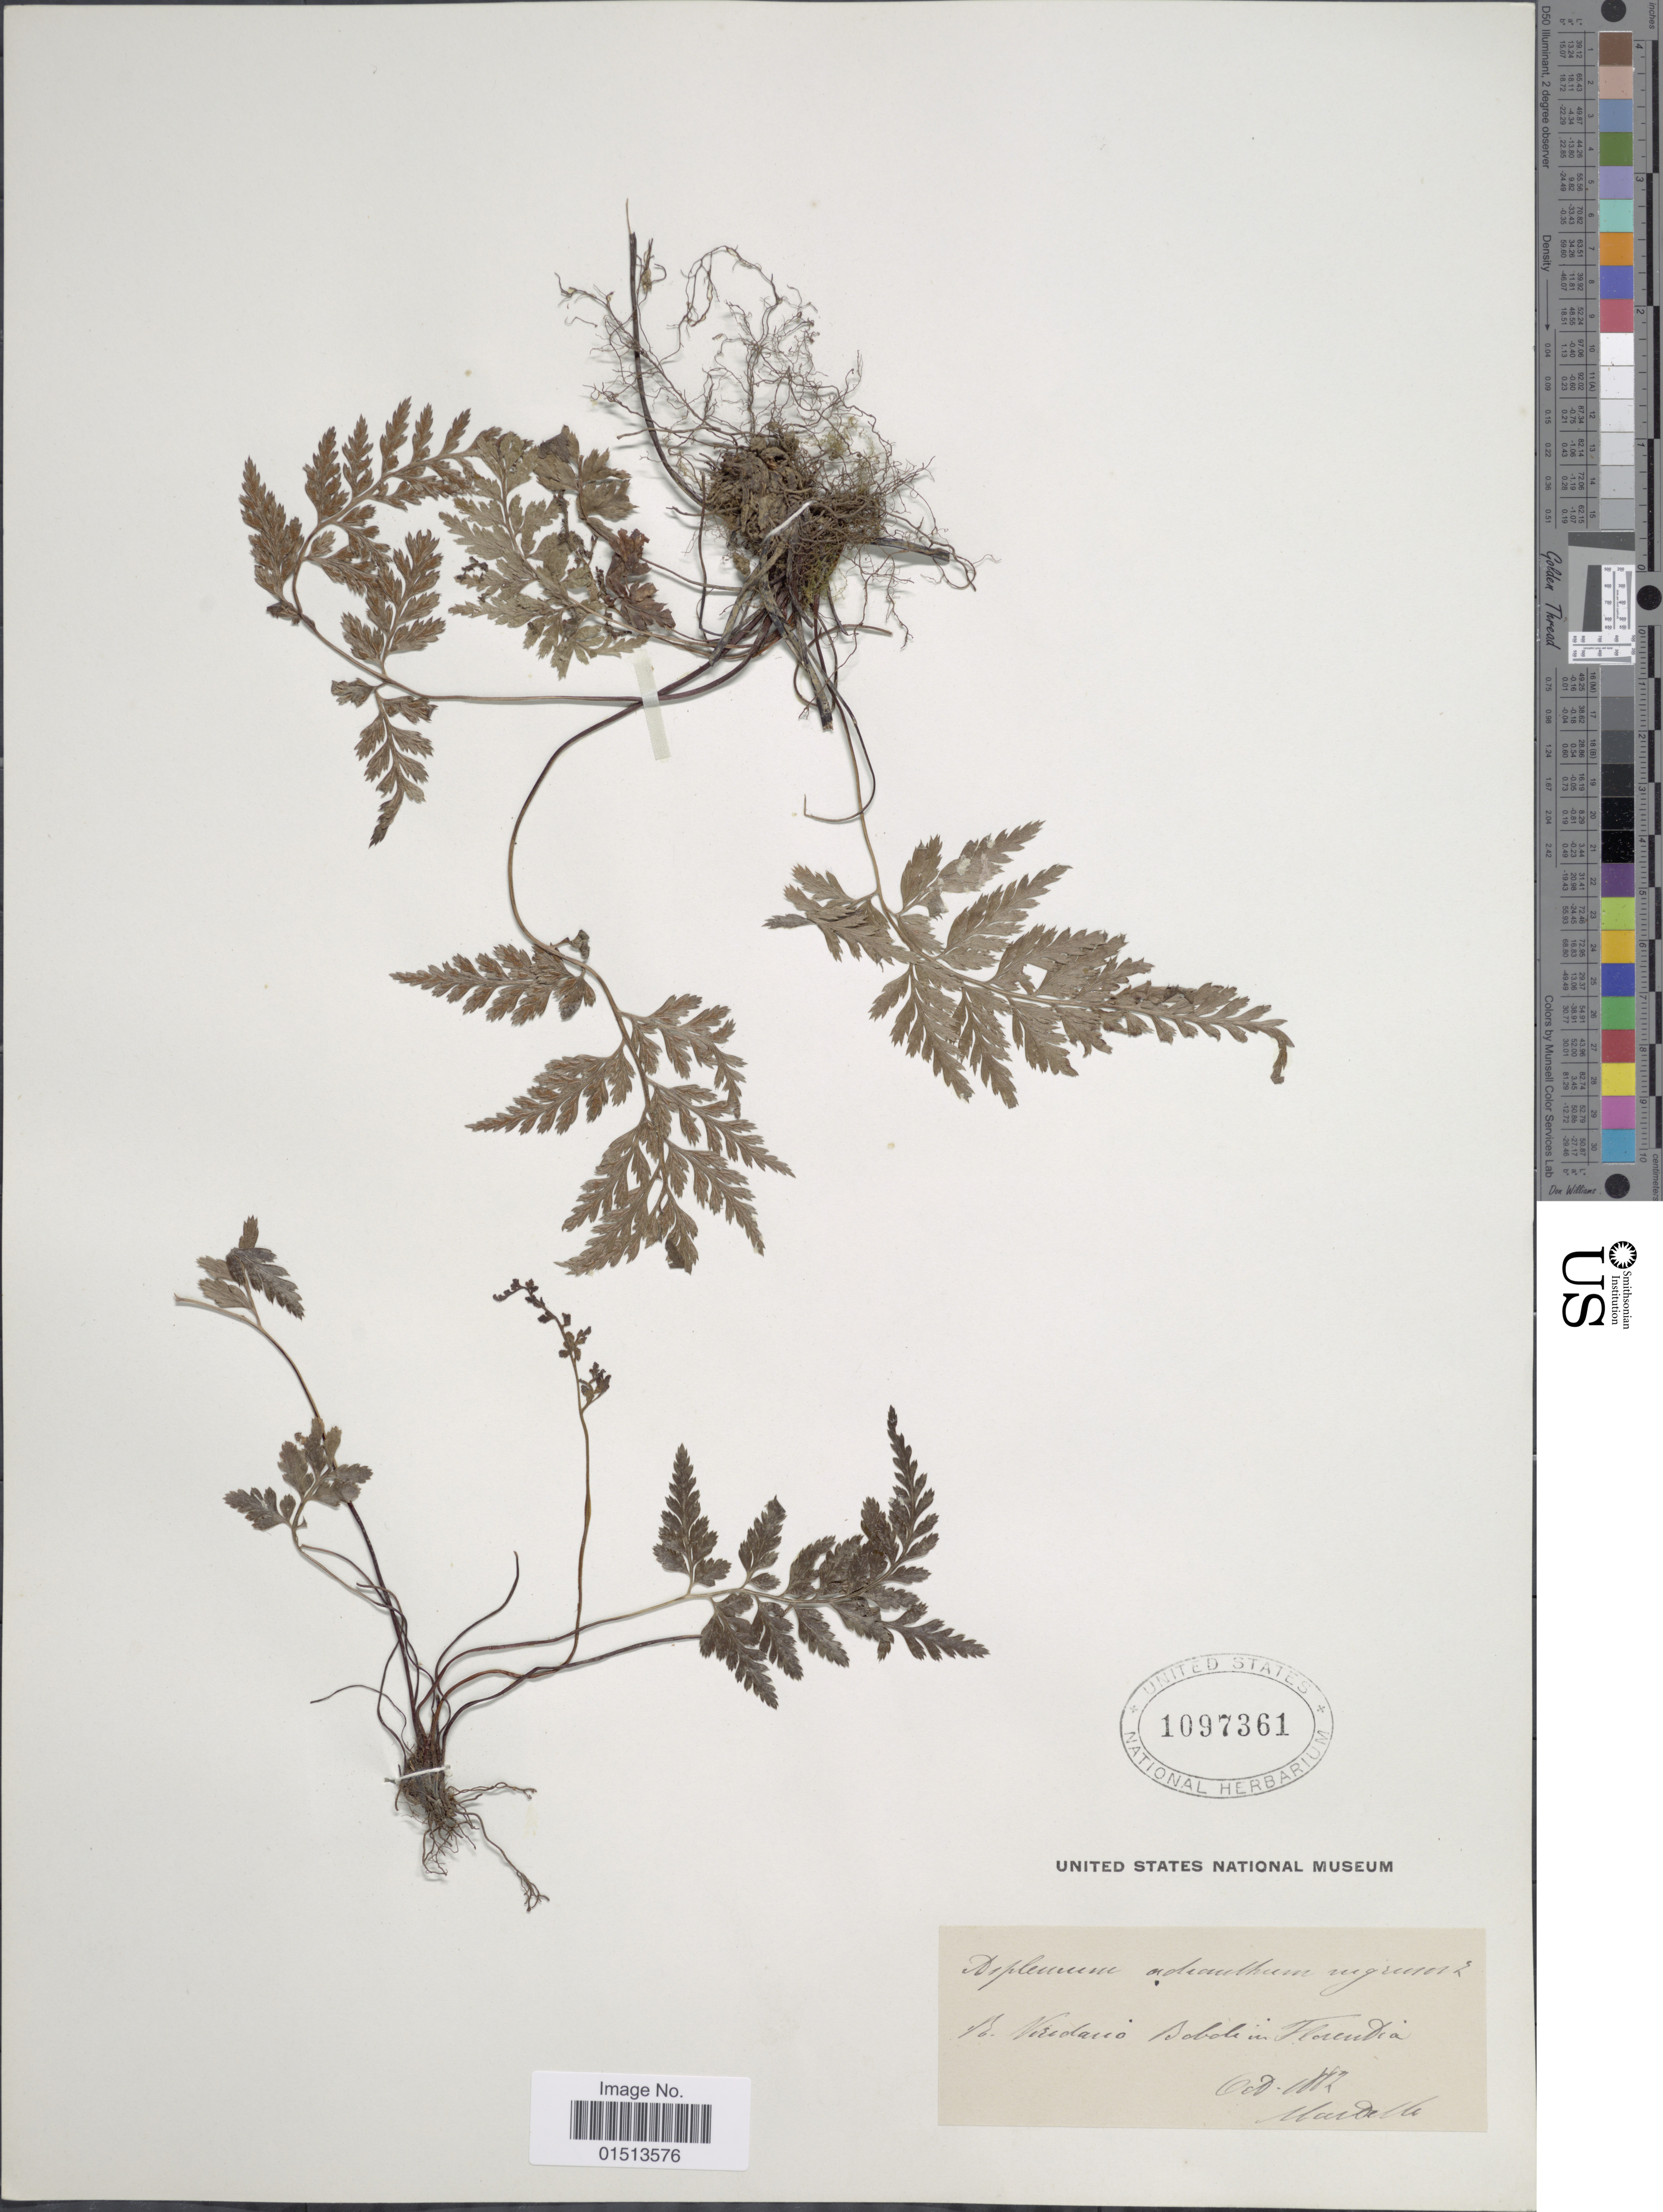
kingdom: Plantae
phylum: Tracheophyta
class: Polypodiopsida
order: Polypodiales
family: Aspleniaceae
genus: Asplenium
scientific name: Asplenium adiantum-nigrum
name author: L.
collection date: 1882-10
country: Italy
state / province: Tuscany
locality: P. Viridaria Boboli in Florentia.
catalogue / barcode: US 1097361